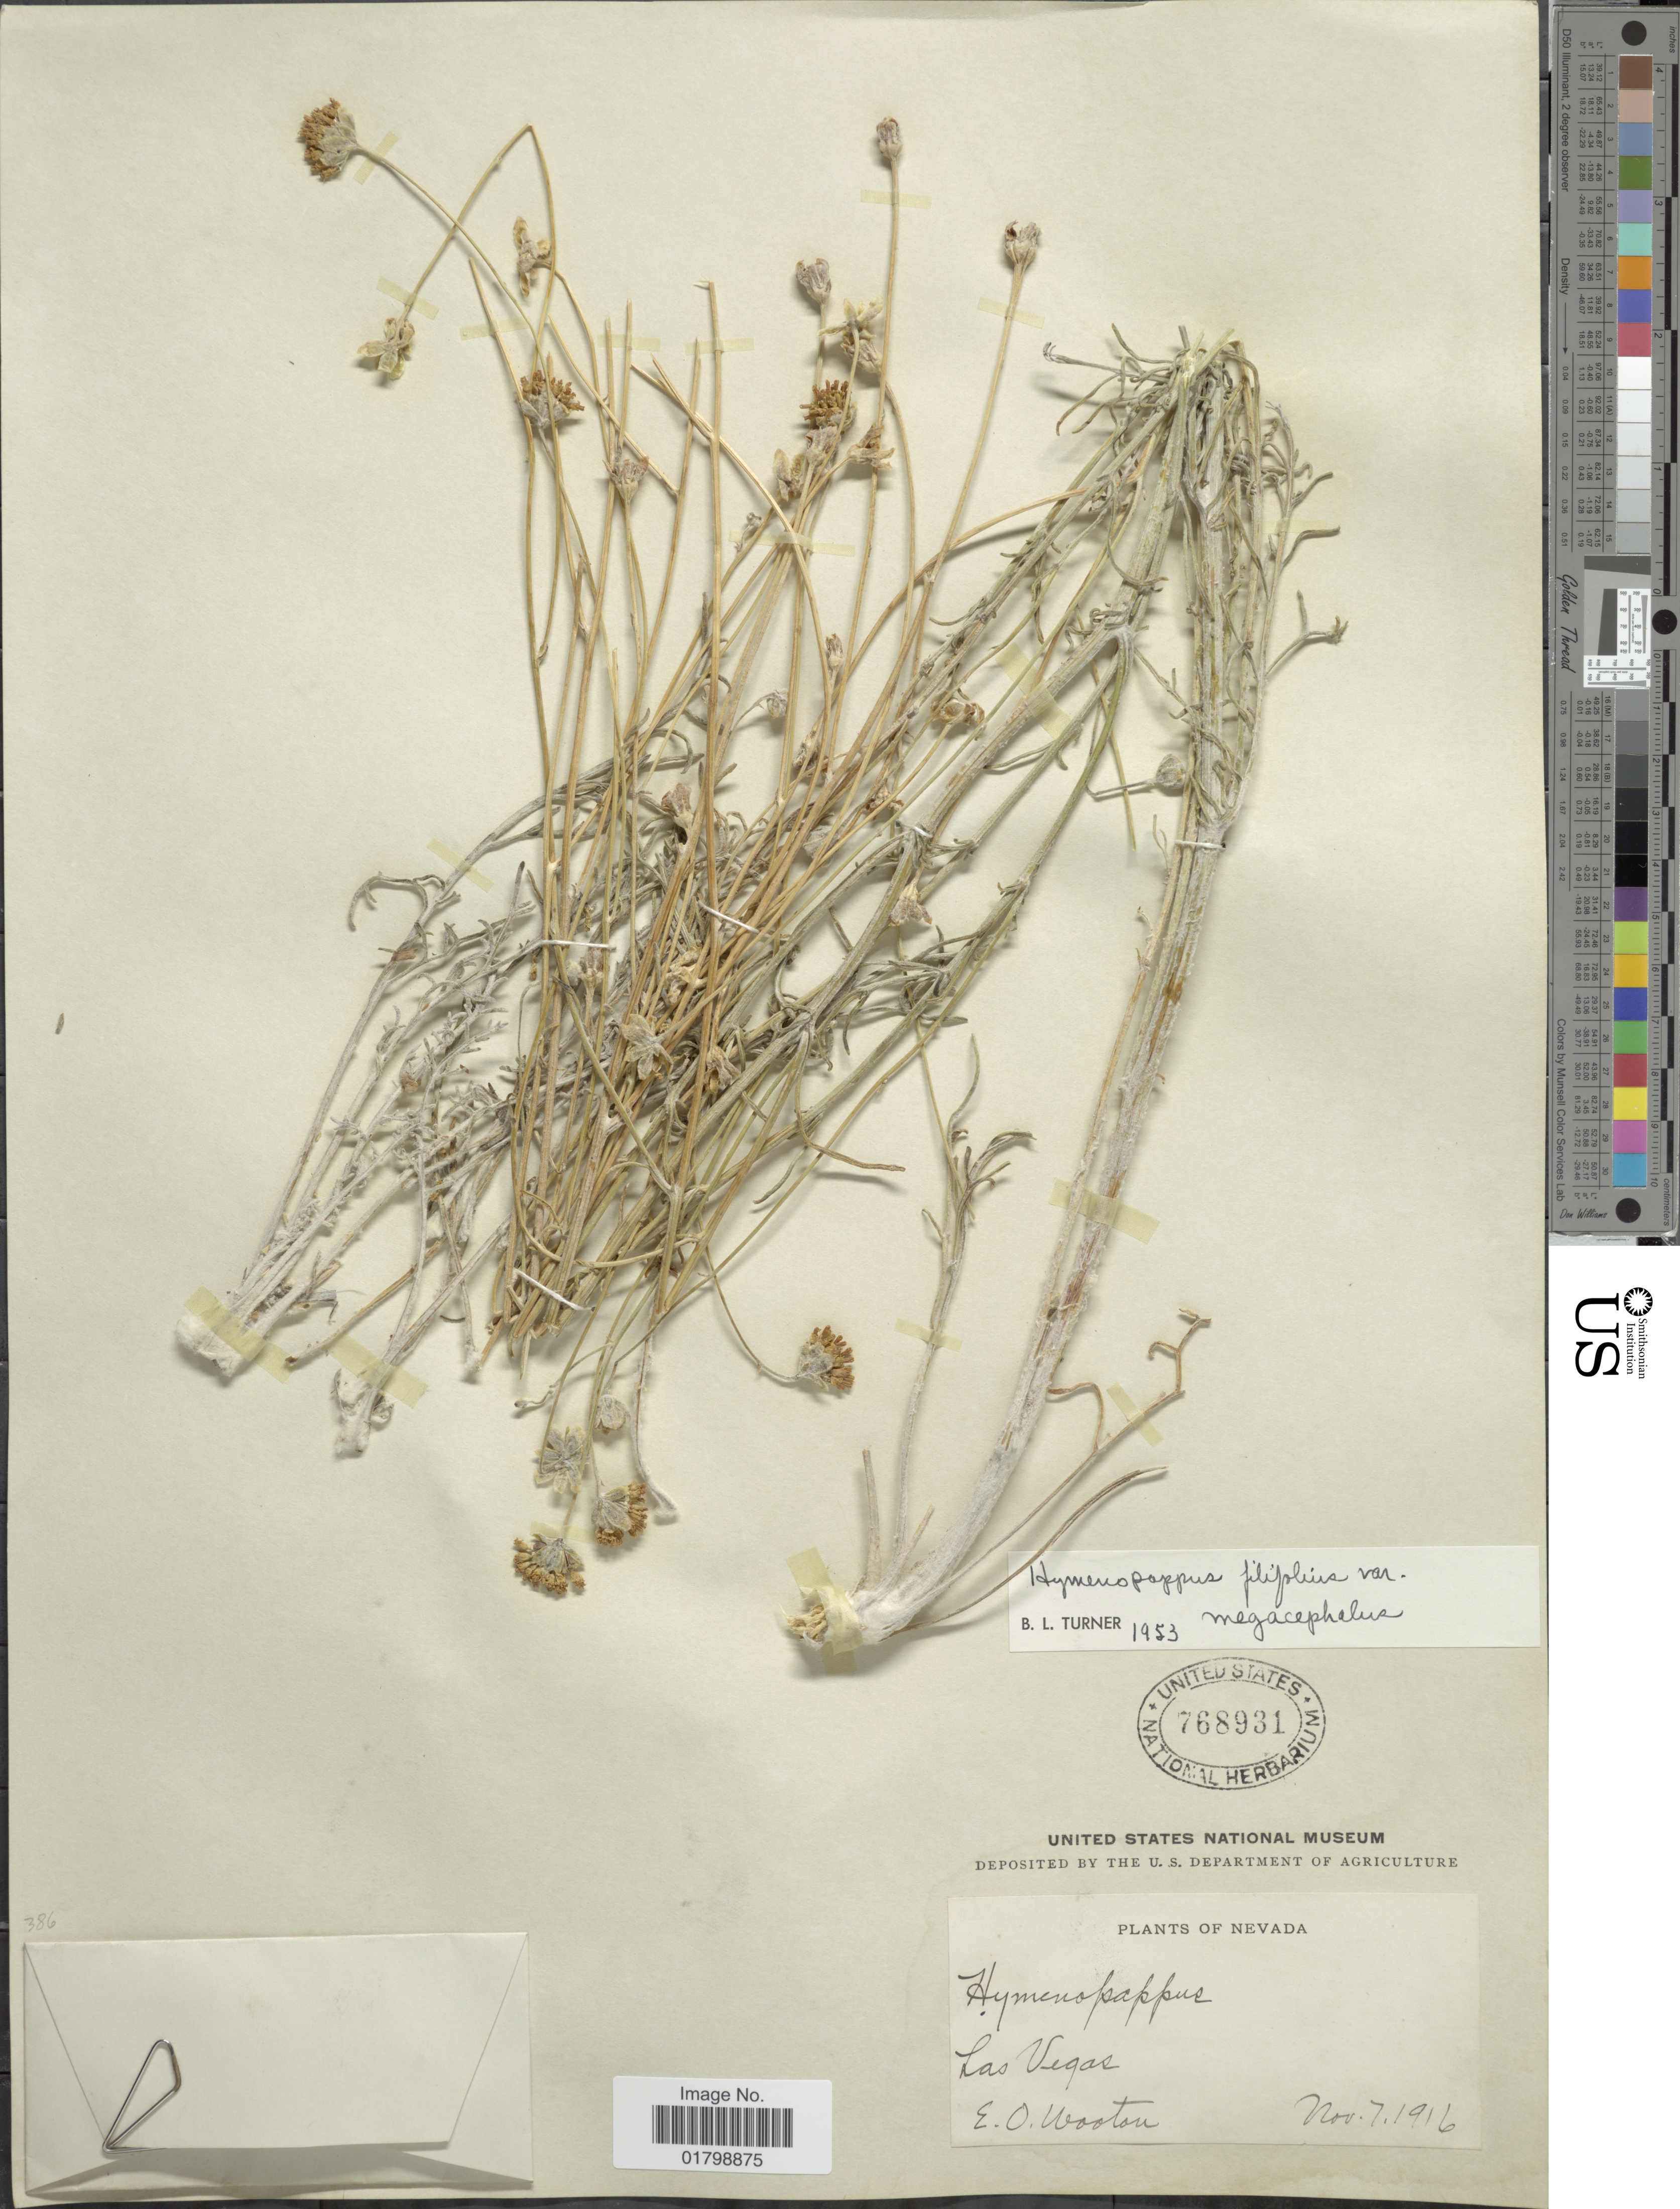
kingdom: Plantae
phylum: Tracheophyta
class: Magnoliopsida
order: Asterales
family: Asteraceae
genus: Hymenopappus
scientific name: Hymenopappus filifolius var. megacephalus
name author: B.L. Turner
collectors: E. O. Wooton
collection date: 1916-11-07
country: United States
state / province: Nevada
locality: Las Vegas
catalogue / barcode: US 768931